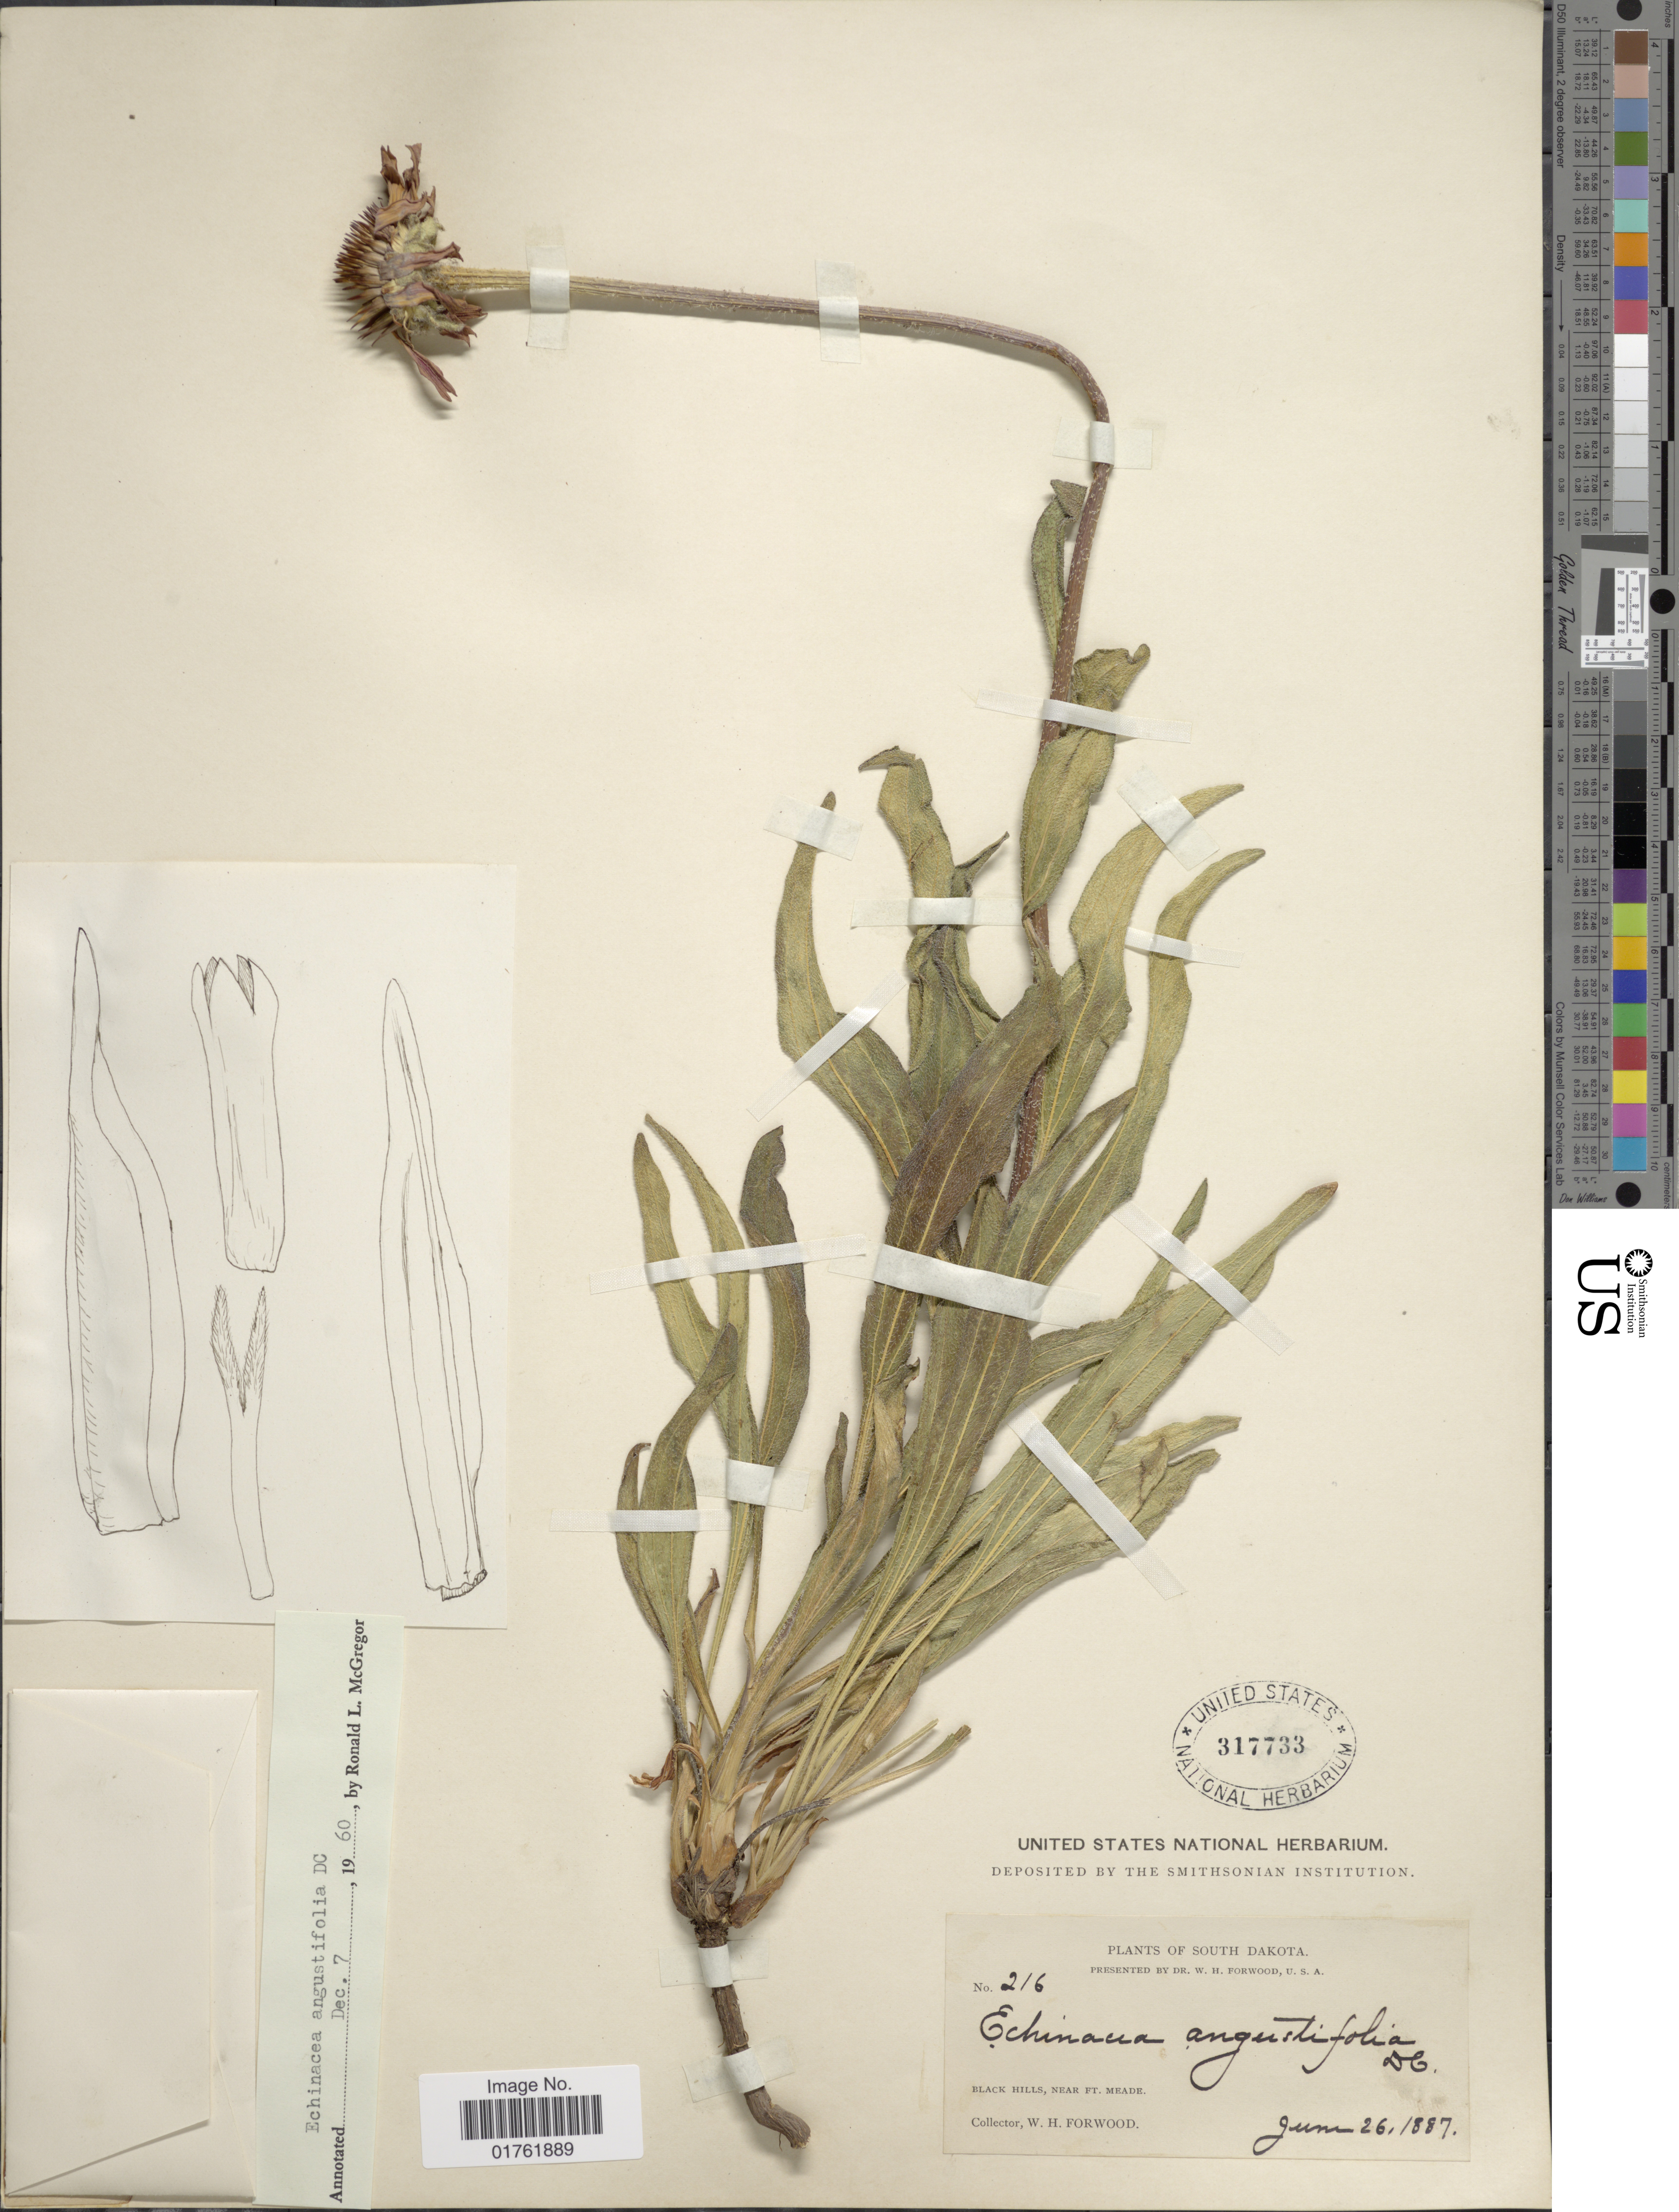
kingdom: Plantae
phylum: Tracheophyta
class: Magnoliopsida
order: Asterales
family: Asteraceae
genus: Echinacea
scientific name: Echinacea angustifolia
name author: DC.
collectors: W. Forwood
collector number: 216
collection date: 1887-06-26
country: United States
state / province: South Dakota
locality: Black Hills, near Ft Meade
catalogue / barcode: US 317733